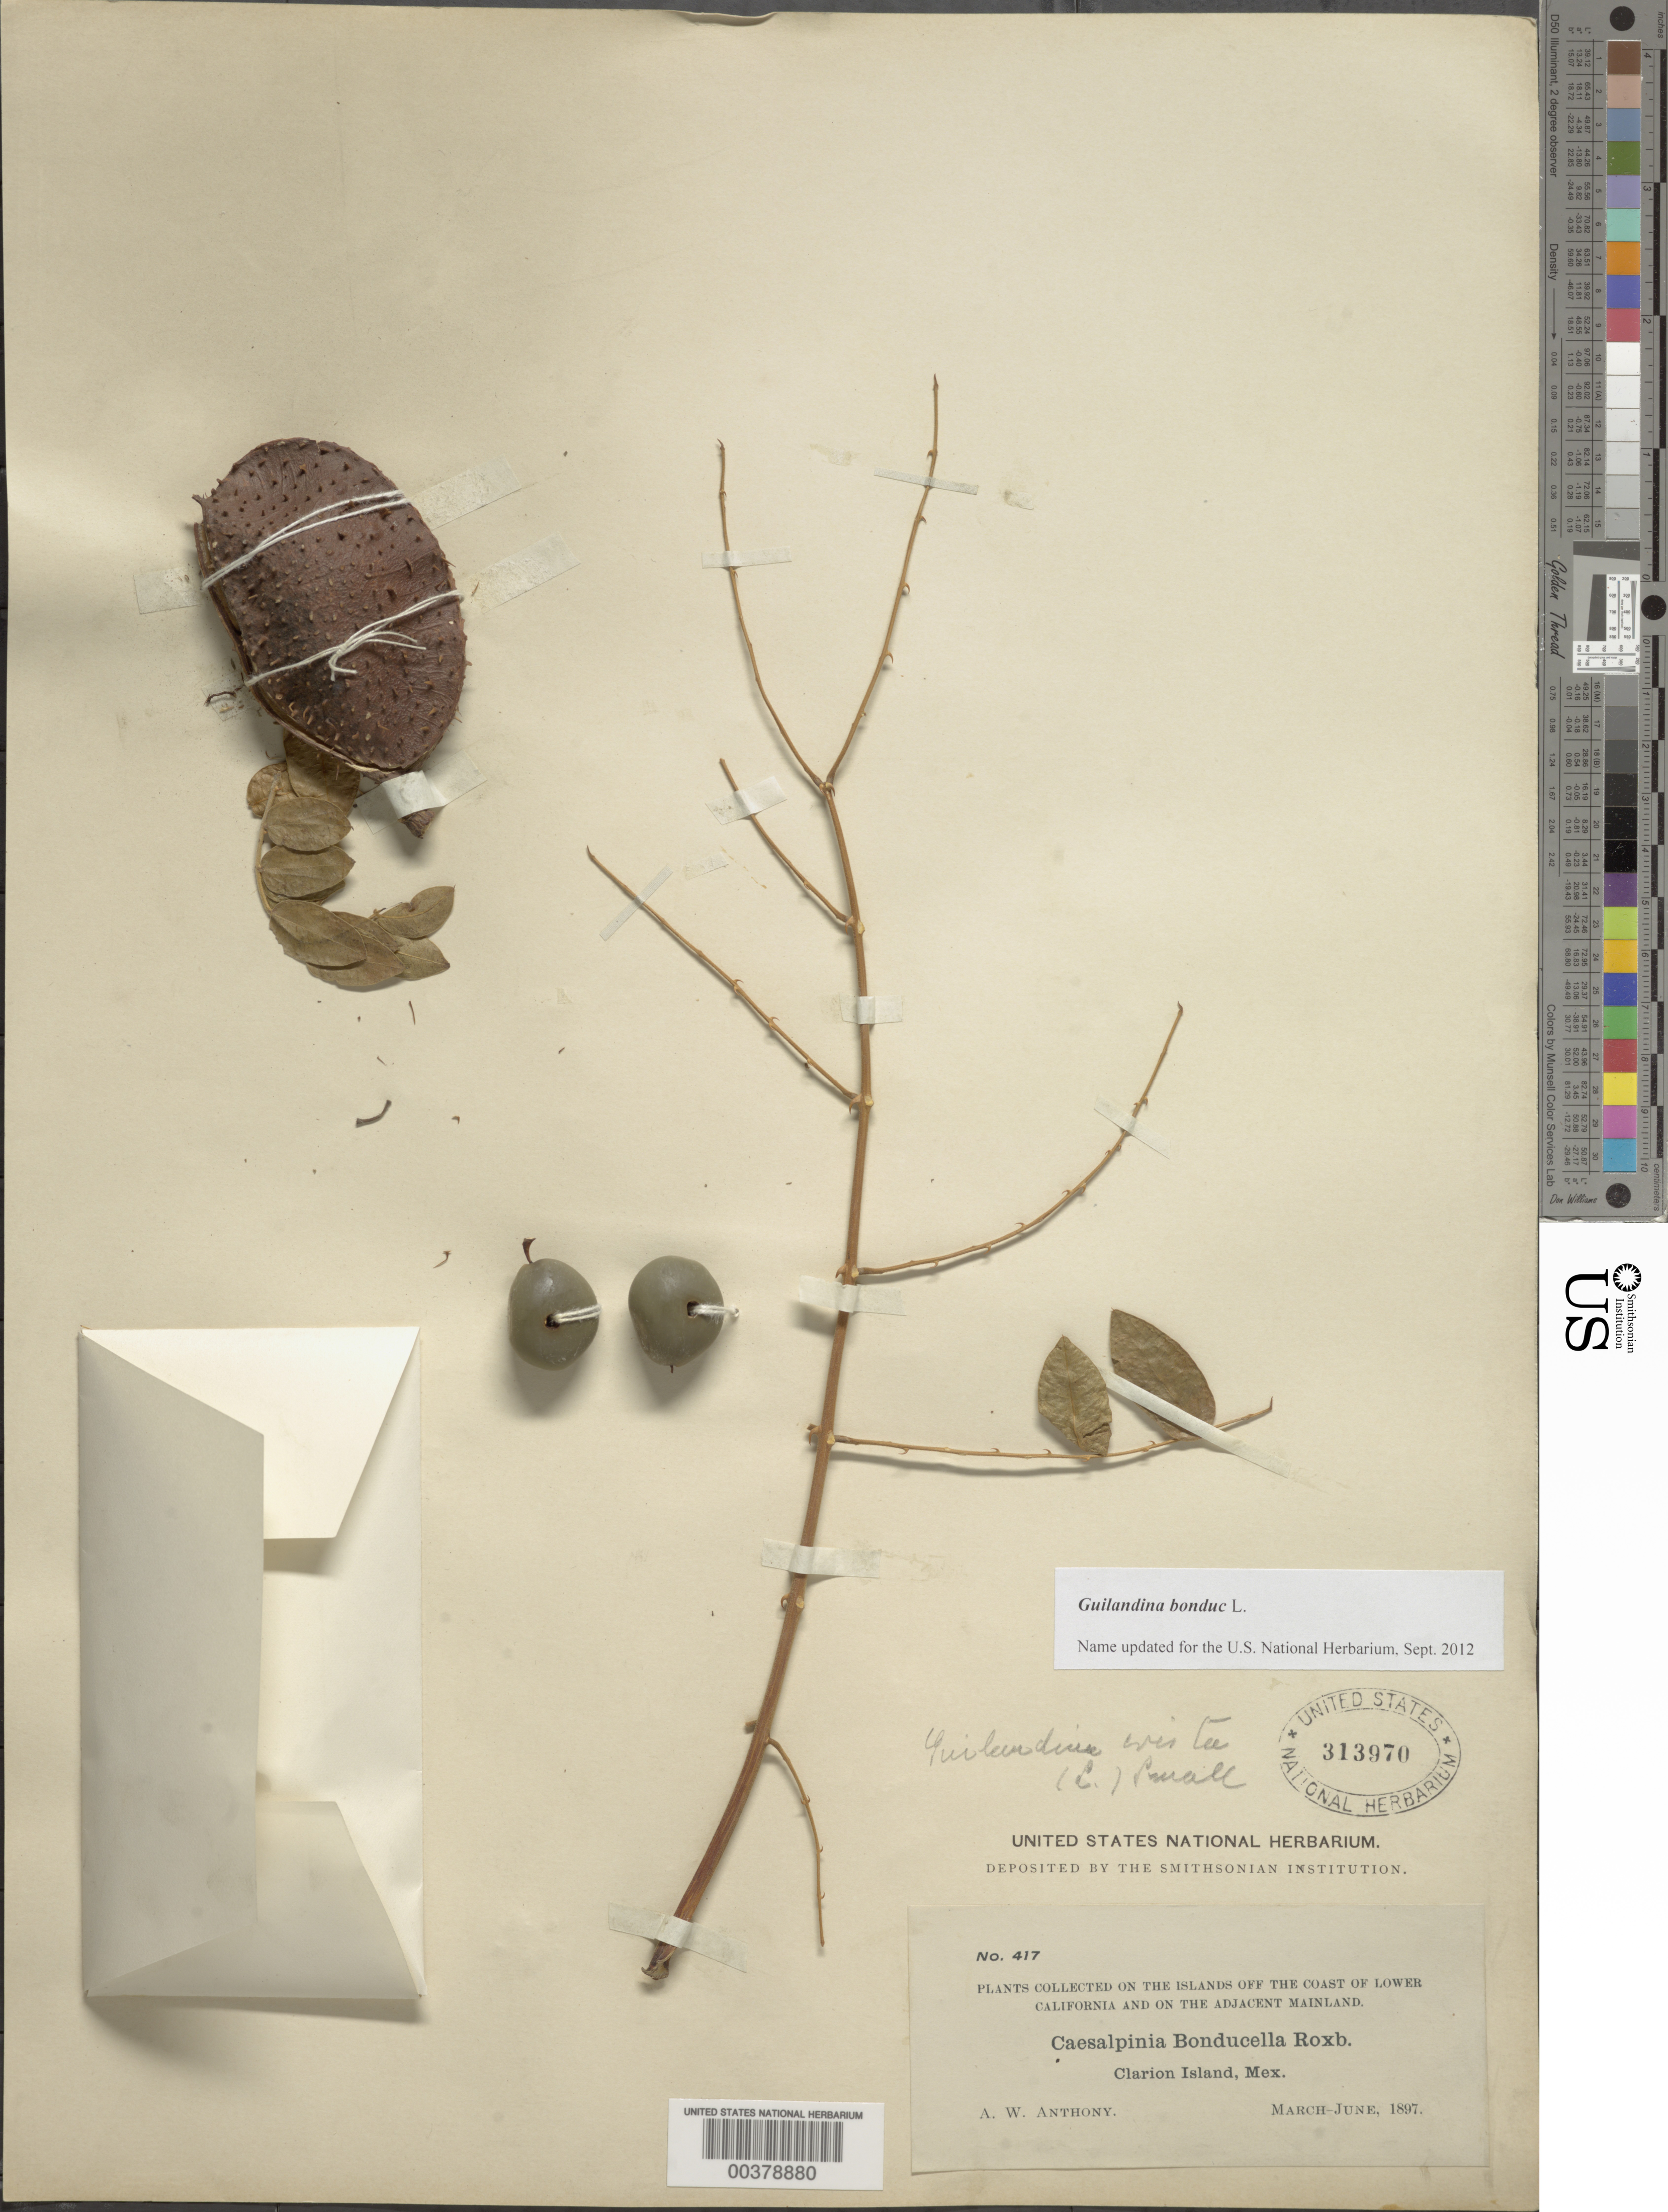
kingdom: Plantae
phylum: Tracheophyta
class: Magnoliopsida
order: Fabales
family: Fabaceae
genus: Guilandina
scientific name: Guilandina bonduc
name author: L.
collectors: A. W. Anthony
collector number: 417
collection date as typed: Mar 1897 to -- Jun 1897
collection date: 1897-03/1897-06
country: Mexico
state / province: Colima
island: Clarion Island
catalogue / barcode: US 313970